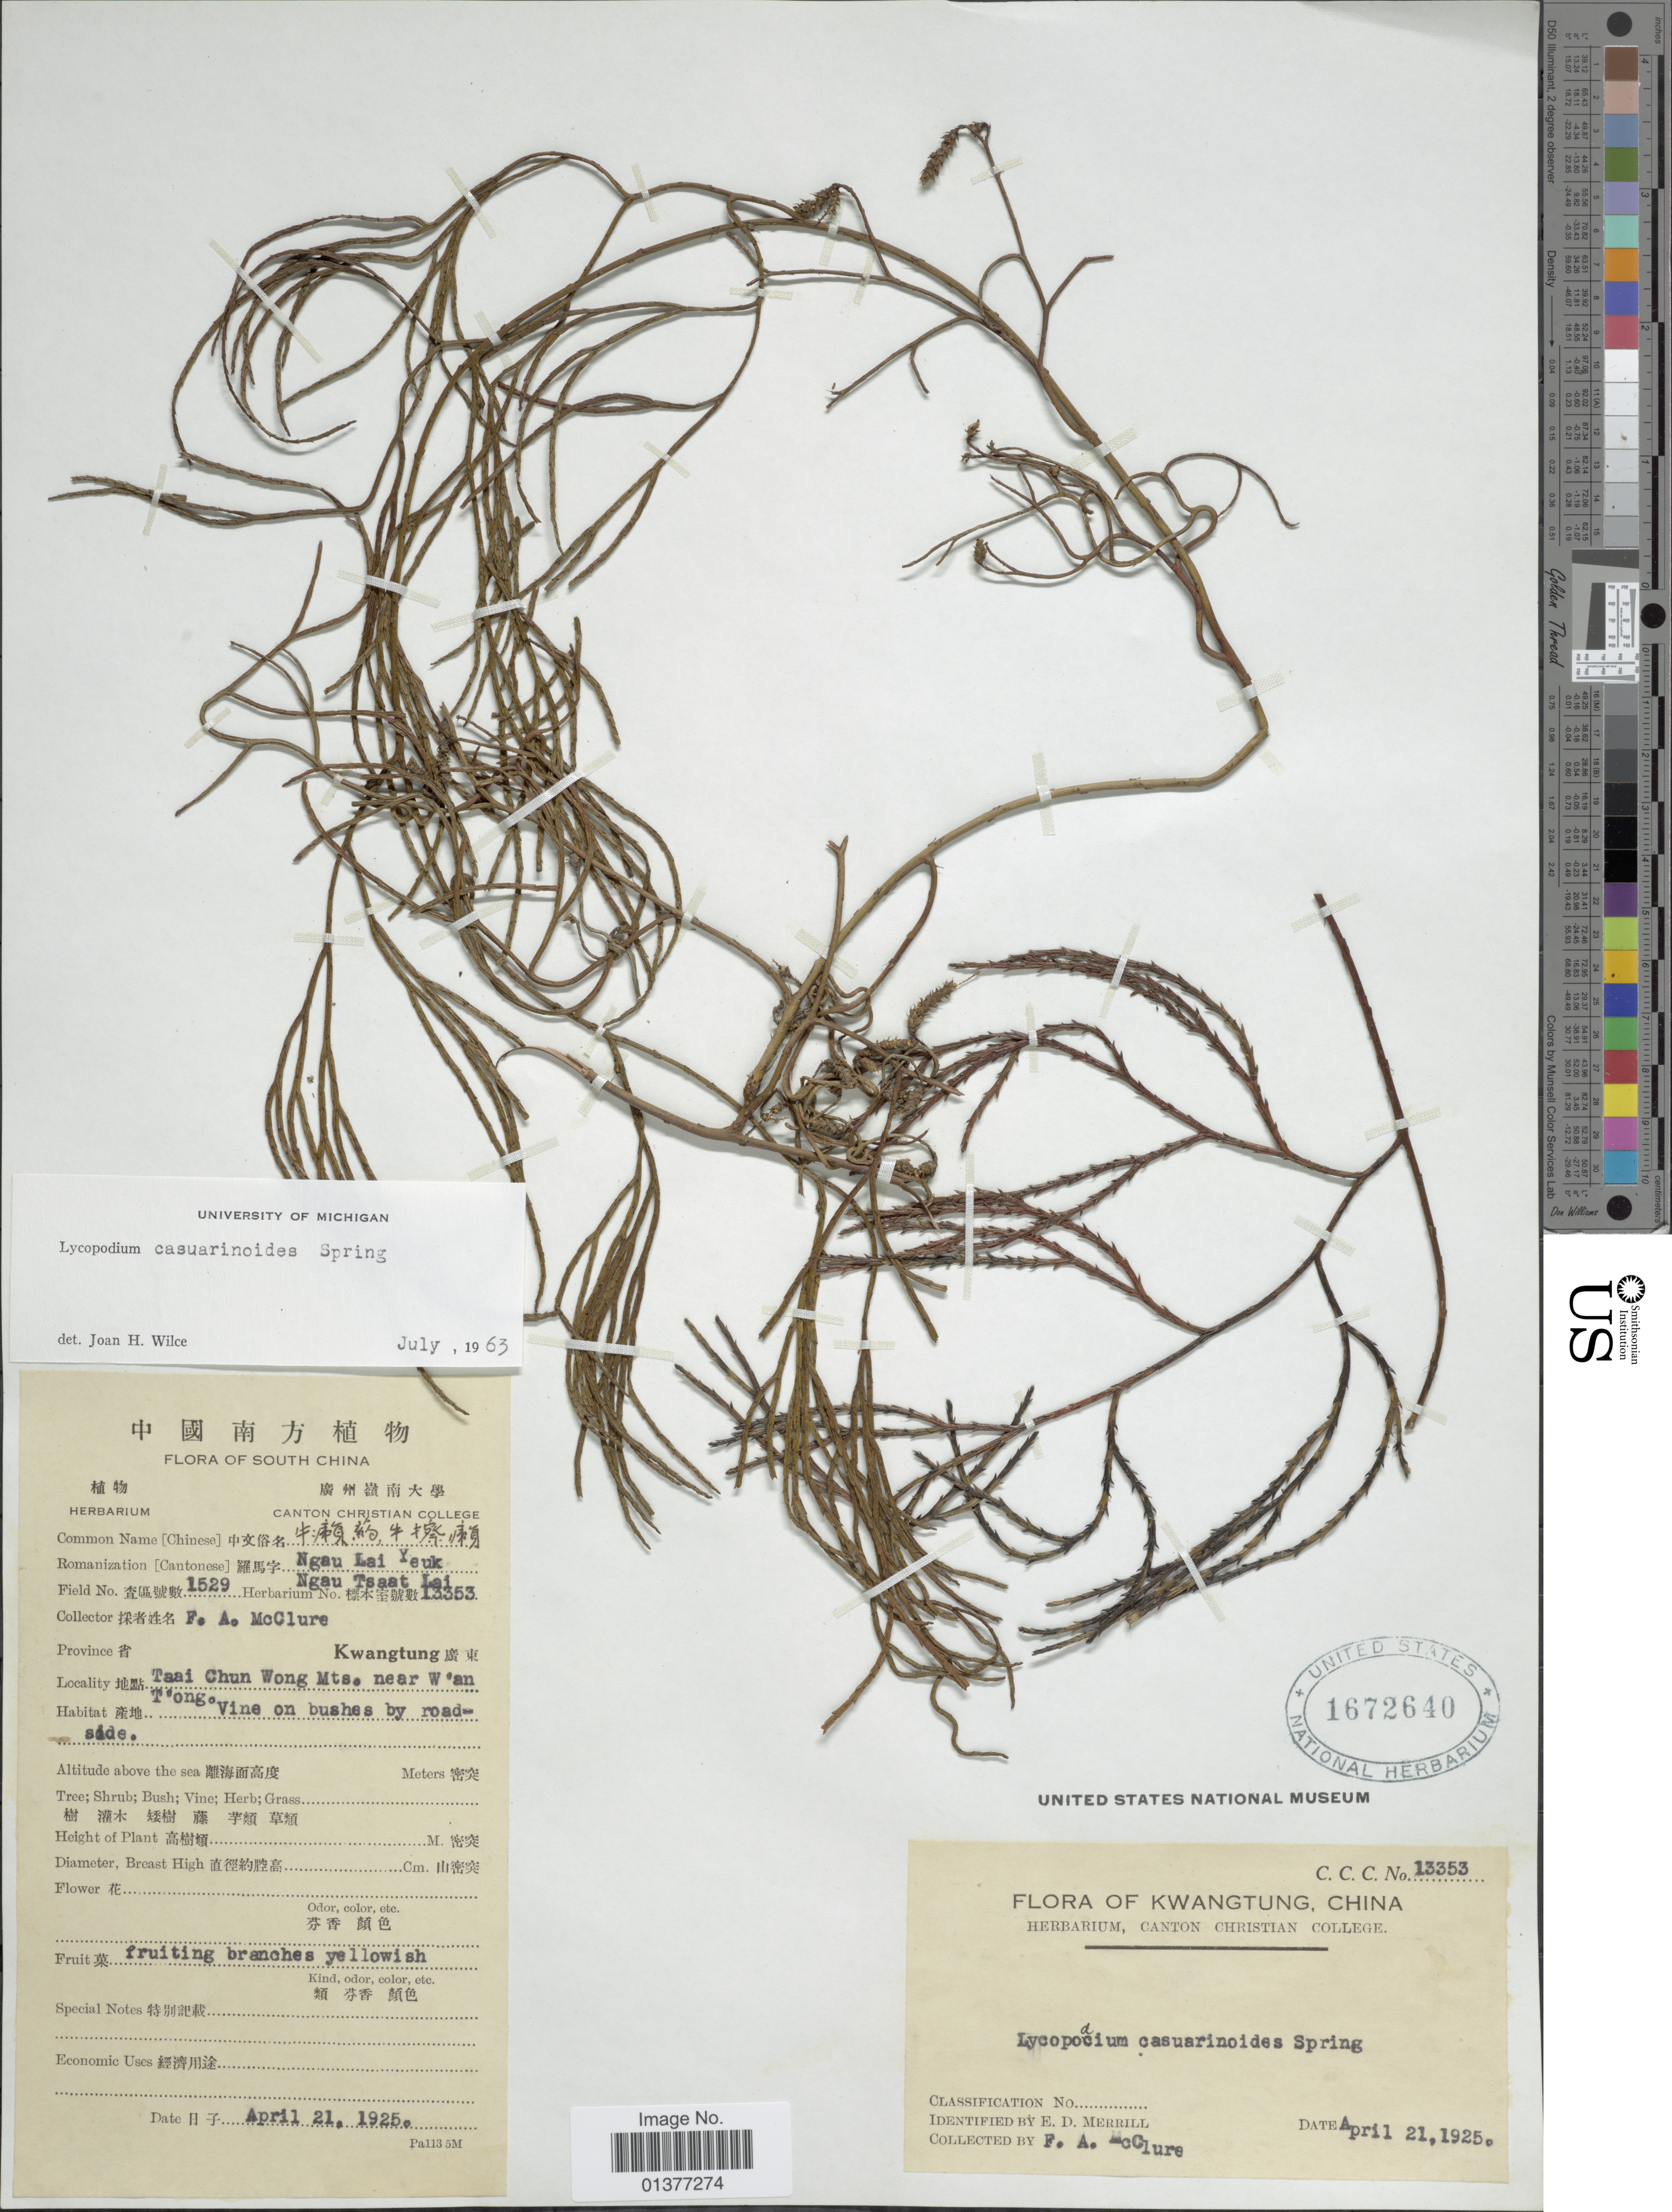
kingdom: Plantae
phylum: Tracheophyta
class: Lycopodiopsida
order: Lycopodiales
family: Lycopodiaceae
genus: Lycopodiastrum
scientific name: Lycopodiastrum casuarinoides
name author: (Spring) Holub ex R.D. Dixit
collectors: F. A. McClure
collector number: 1529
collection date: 1925-04-21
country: China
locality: Kwangtung, Tsai Chung Wong MTs. near W'an T'ong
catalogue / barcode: US 1672640